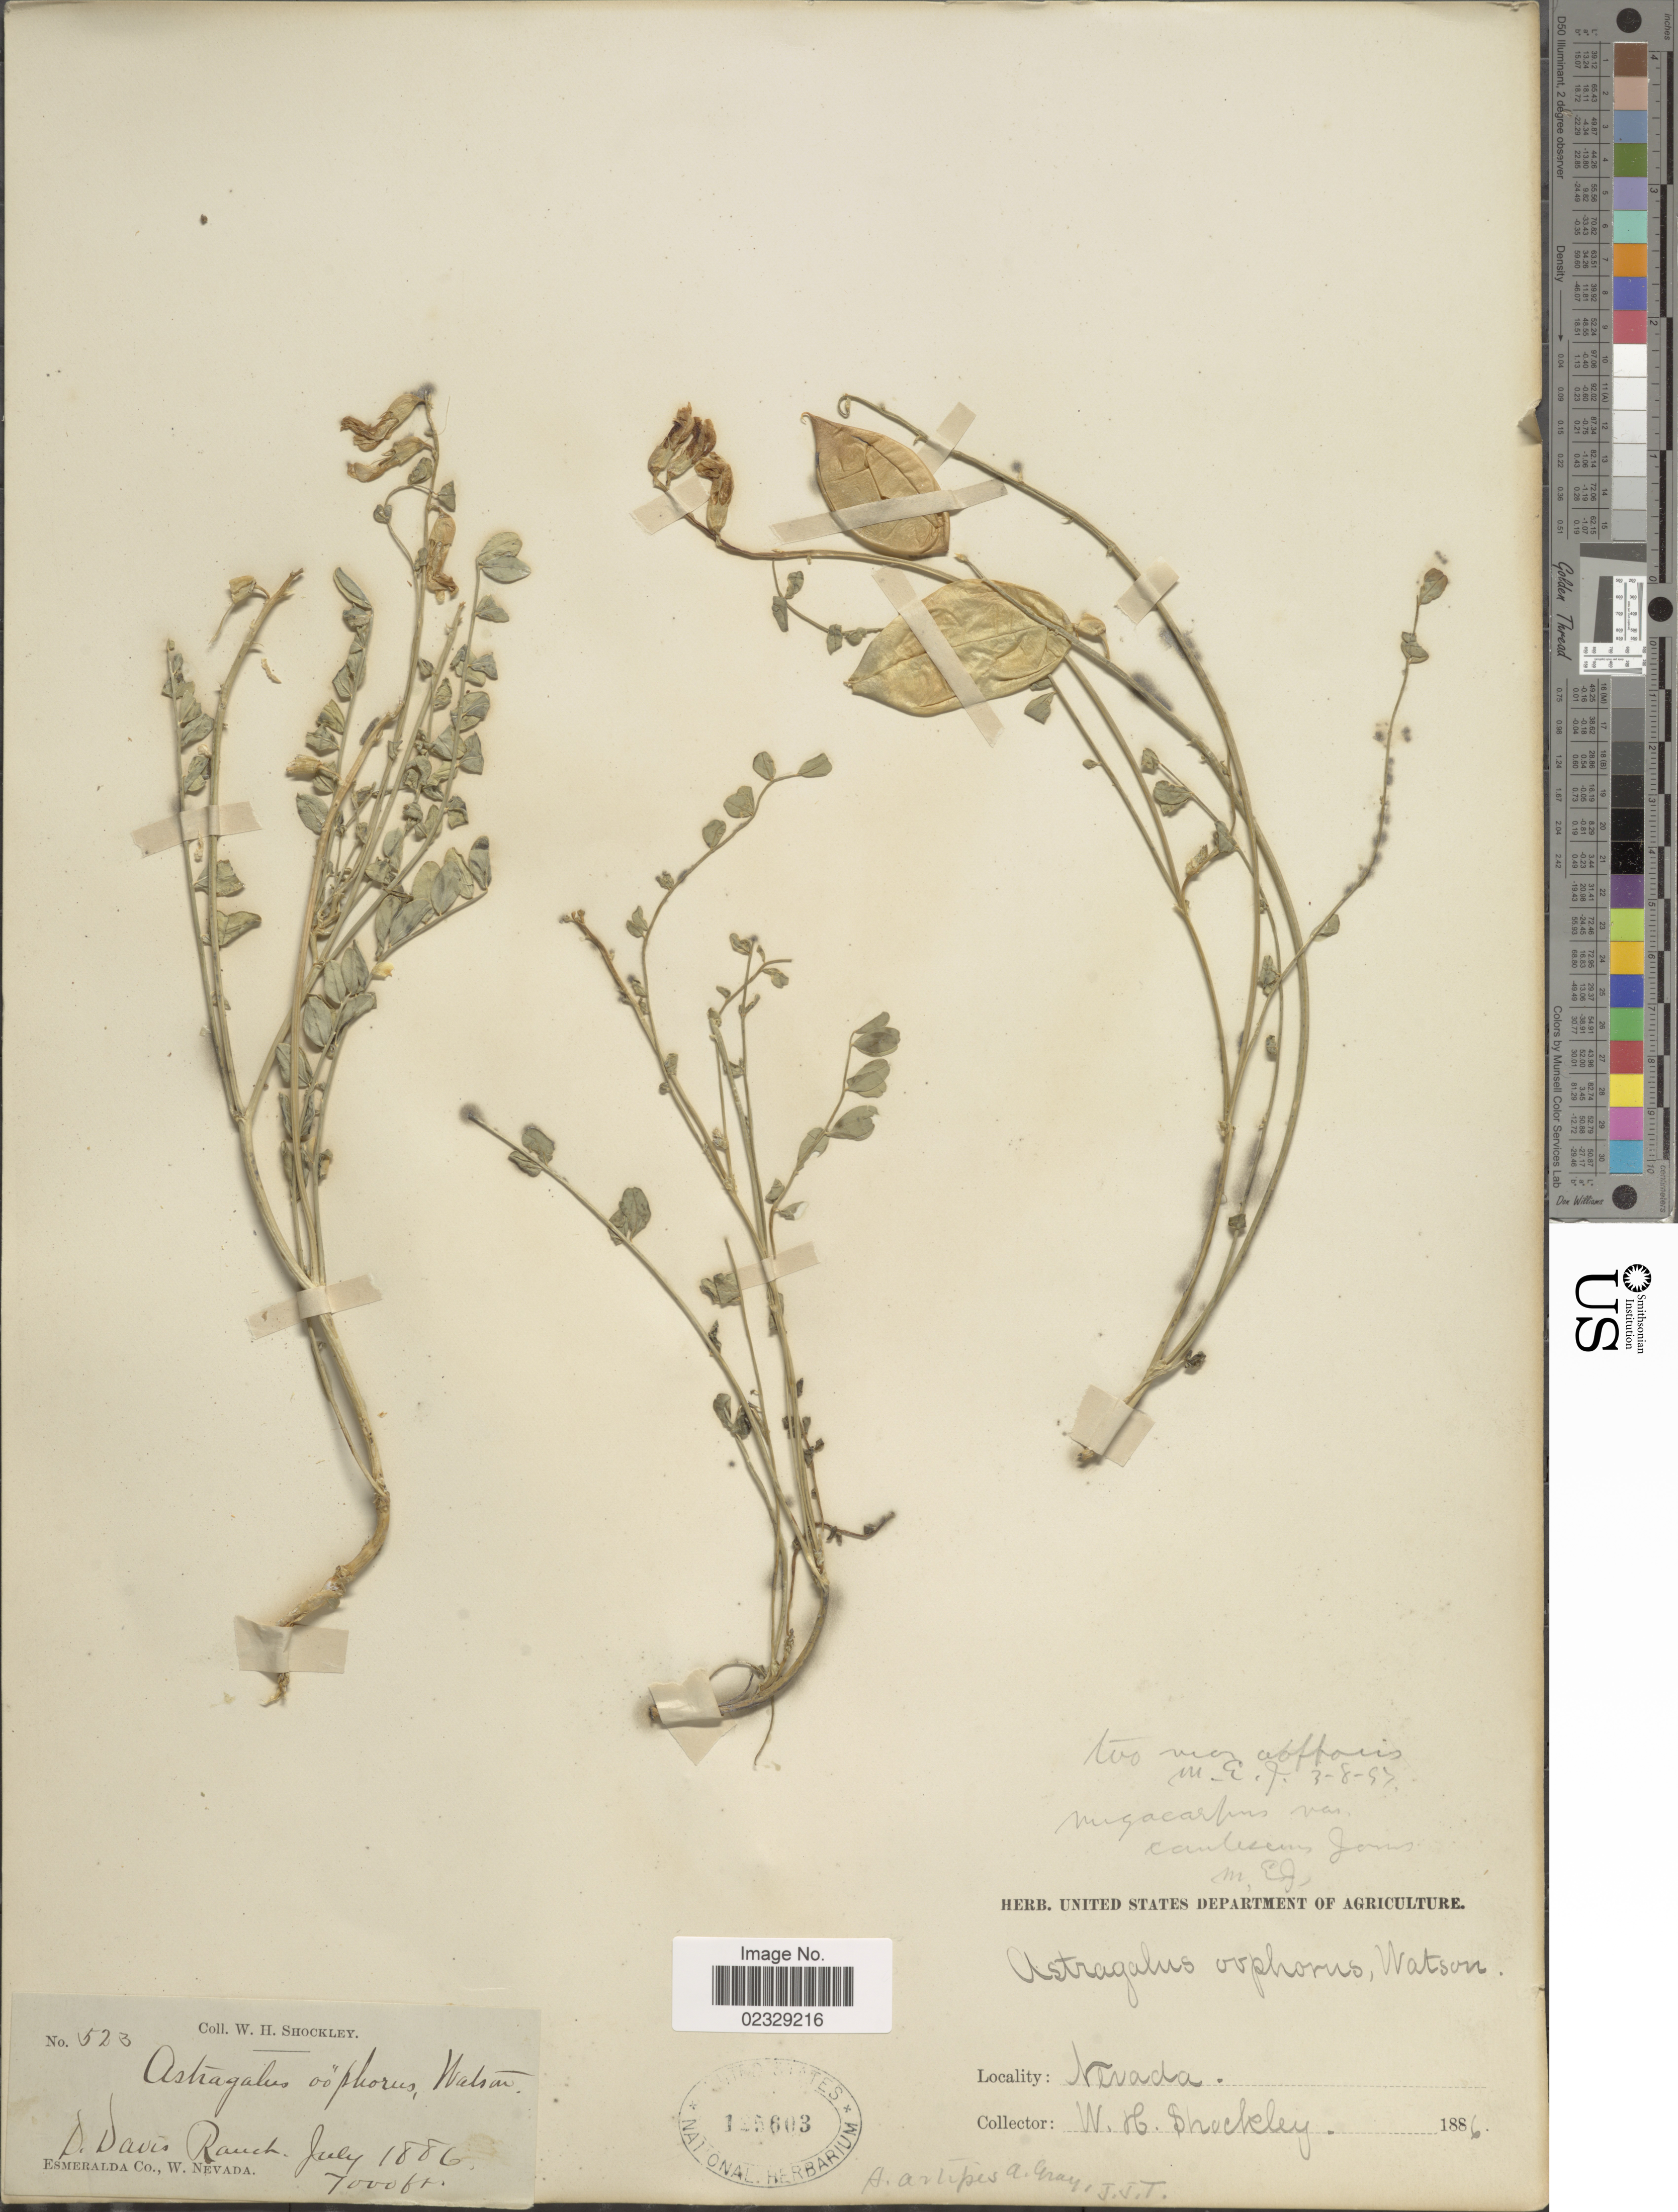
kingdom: Plantae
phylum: Tracheophyta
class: Magnoliopsida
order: Fabales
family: Fabaceae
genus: Astragalus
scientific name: Astragalus artipes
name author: A. Gray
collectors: W. Shockley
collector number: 523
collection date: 1886-07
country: United States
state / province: Nevada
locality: D. Davis Ranch, Esmeralda Co., W. Nevada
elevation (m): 2134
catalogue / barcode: US 125603